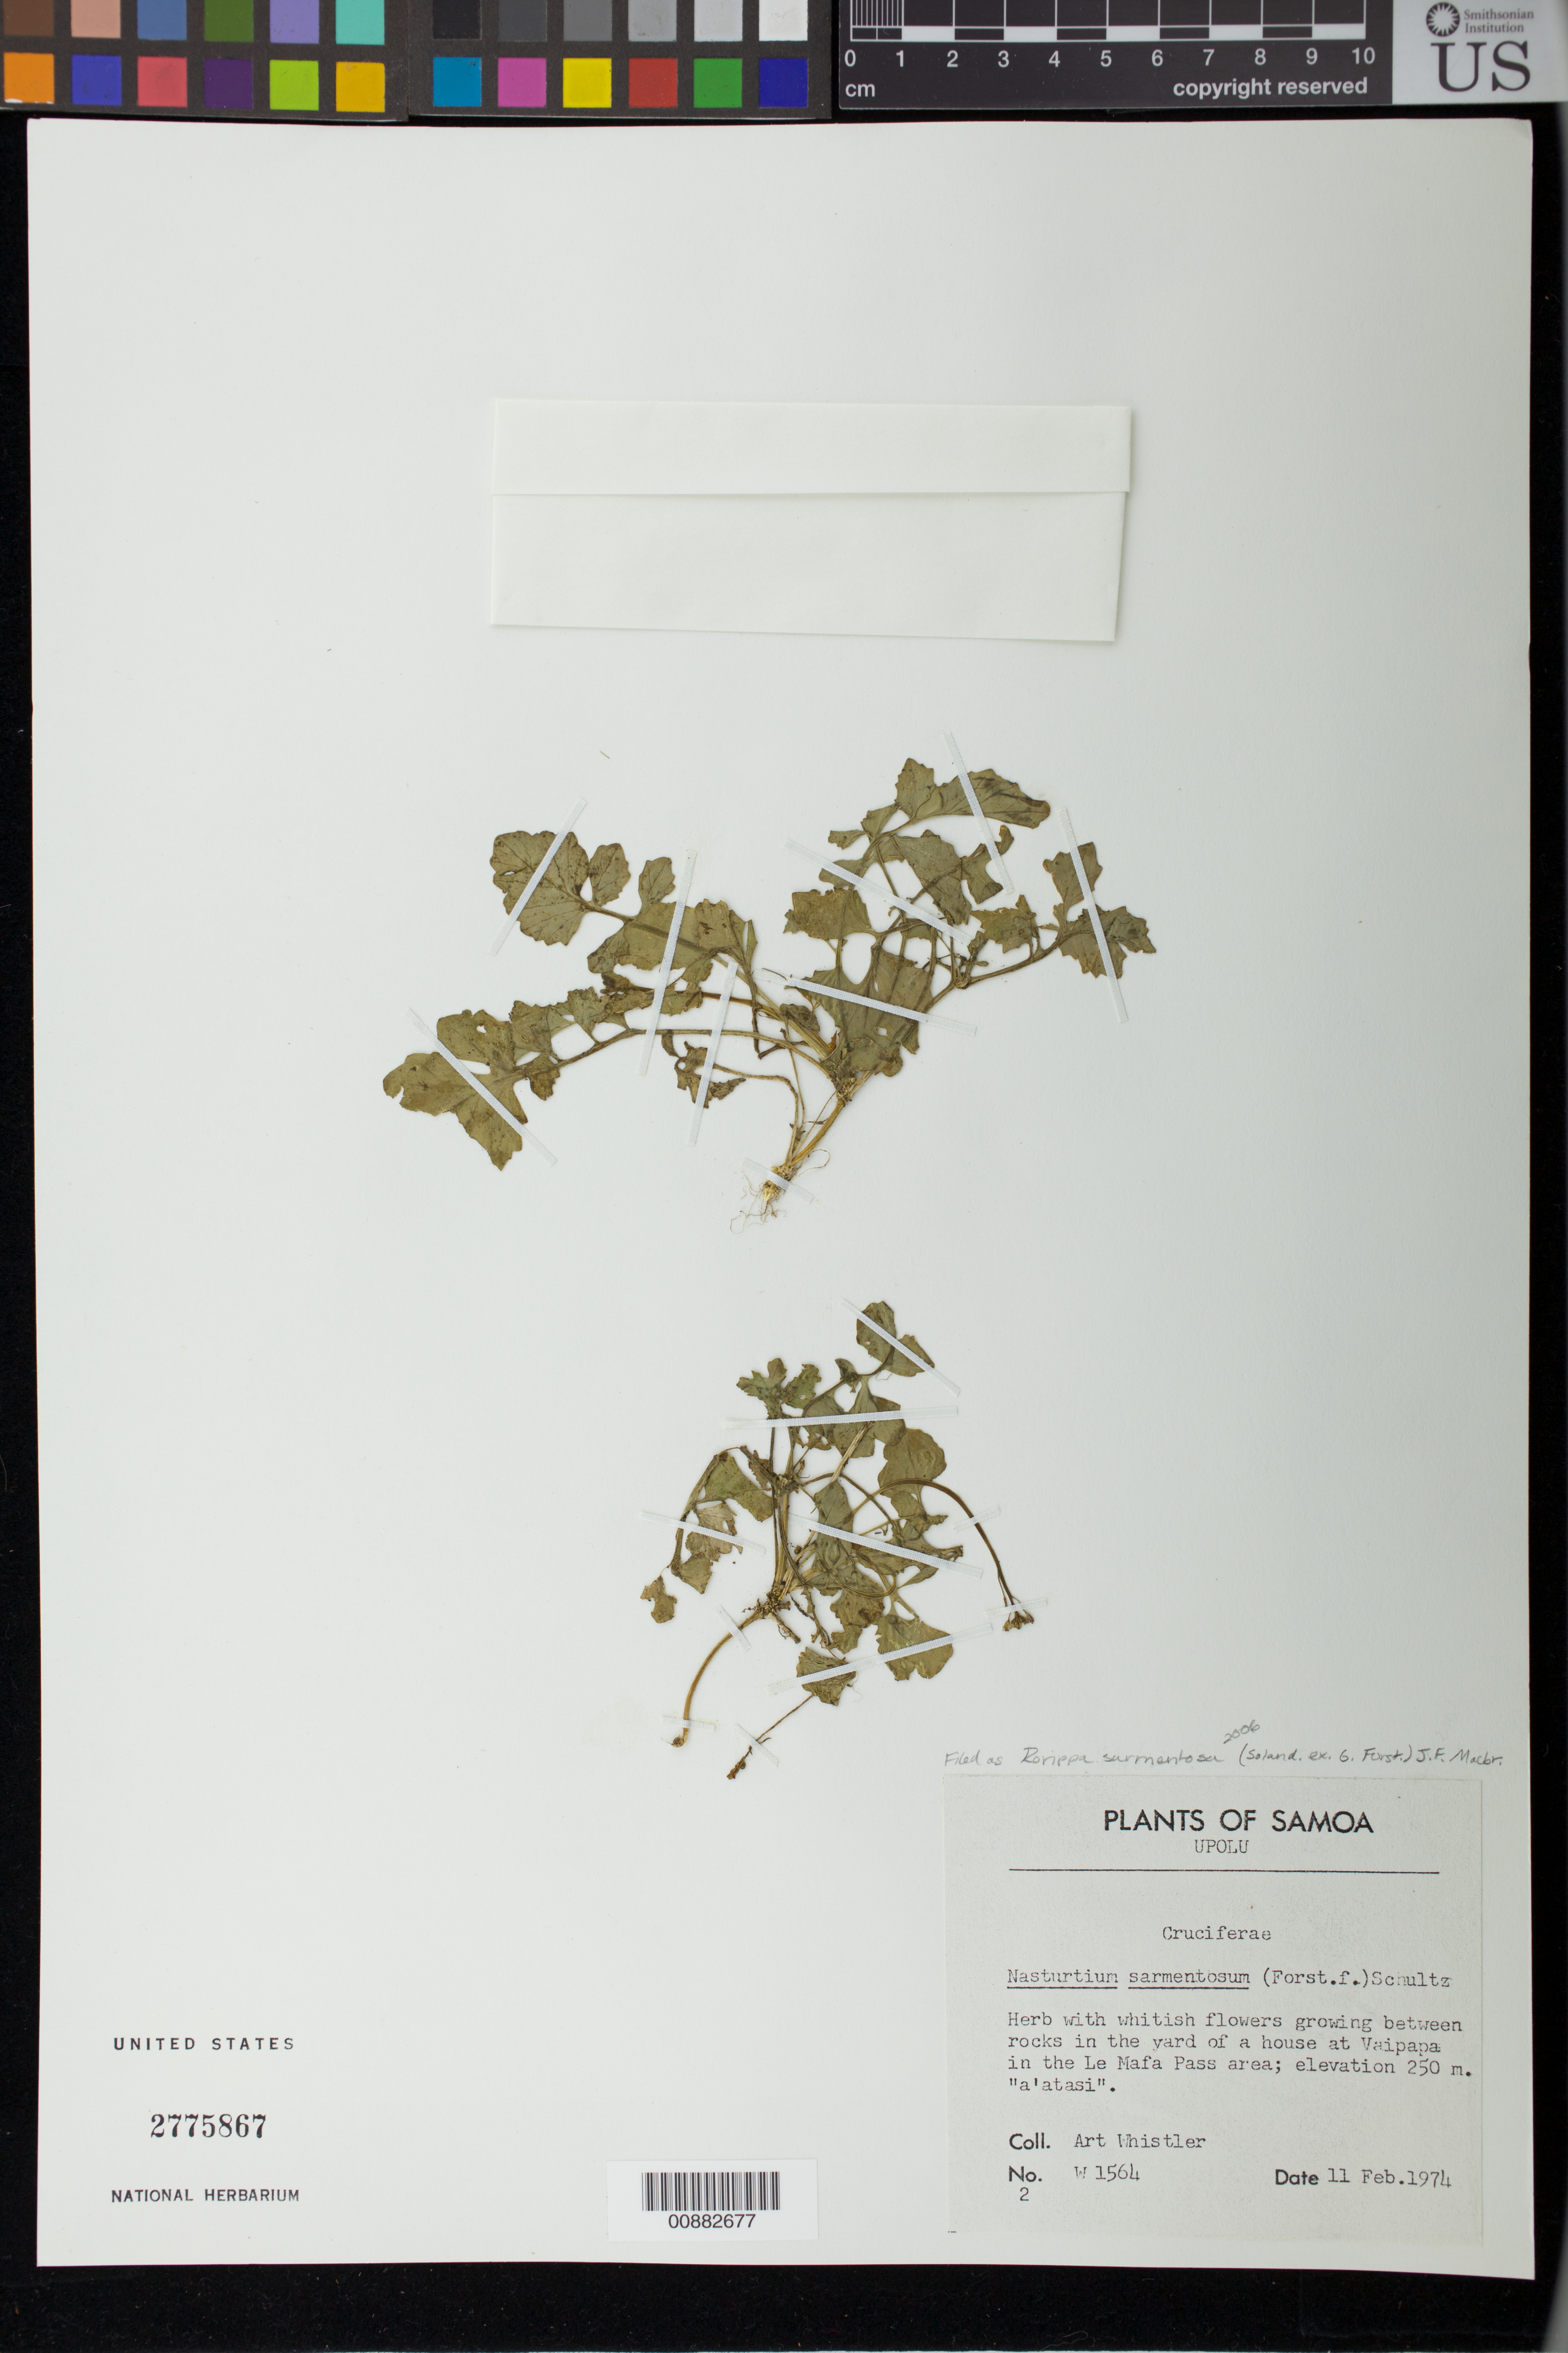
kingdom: Plantae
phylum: Tracheophyta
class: Magnoliopsida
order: Brassicales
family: Brassicaceae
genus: Rorippa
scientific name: Rorippa sarmentosa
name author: (Sol. ex G. Forst.) J.F. Macbr.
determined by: Strong, M. T., (US), Smithsonian Institution - National Museum of Natural History (UNITED STATES)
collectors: A. Whistler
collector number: W 1564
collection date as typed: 11 Feb 1974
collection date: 1974-02-11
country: Samoa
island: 'Upolu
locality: Yard of house at Vaipapa in Le Mafa Pass area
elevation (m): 250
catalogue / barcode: US 2775867